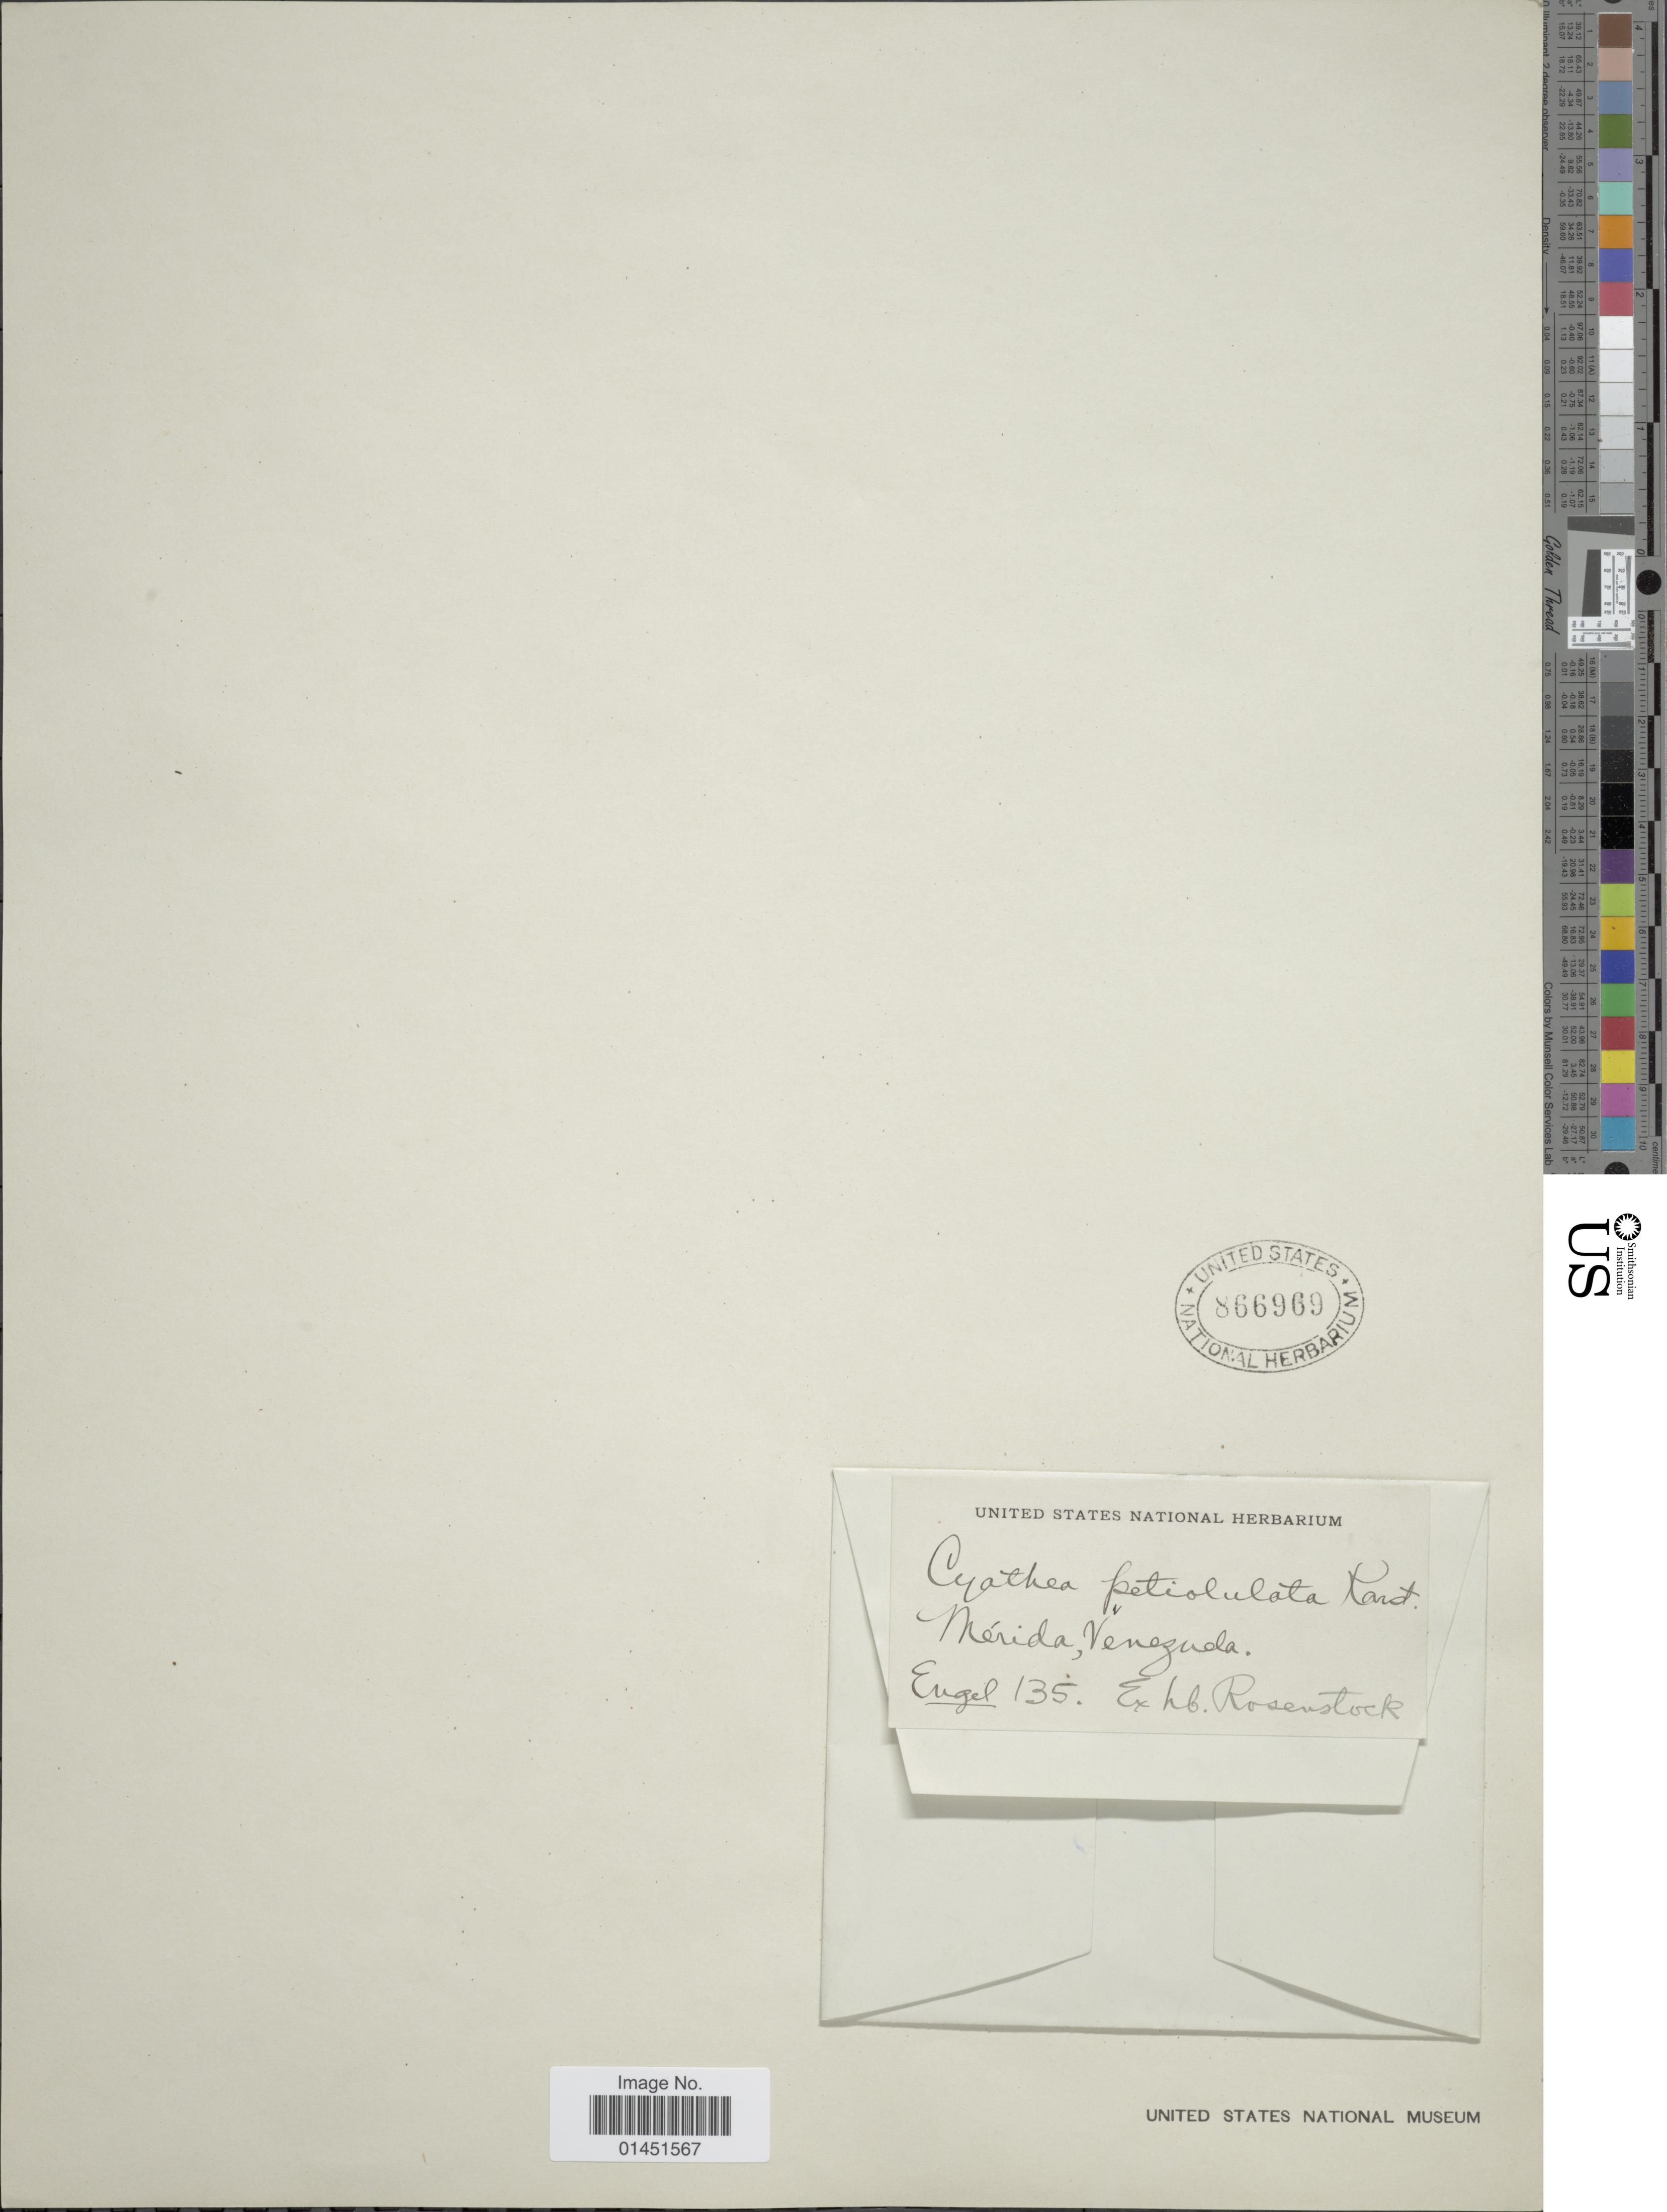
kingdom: Plantae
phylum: Tracheophyta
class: Polypodiopsida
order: Cyatheales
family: Cyatheaceae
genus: Cyathea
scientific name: Cyathea divergens var. divergens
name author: Kunze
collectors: Engel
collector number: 135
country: Venezuela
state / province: Mérida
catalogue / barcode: US 866969